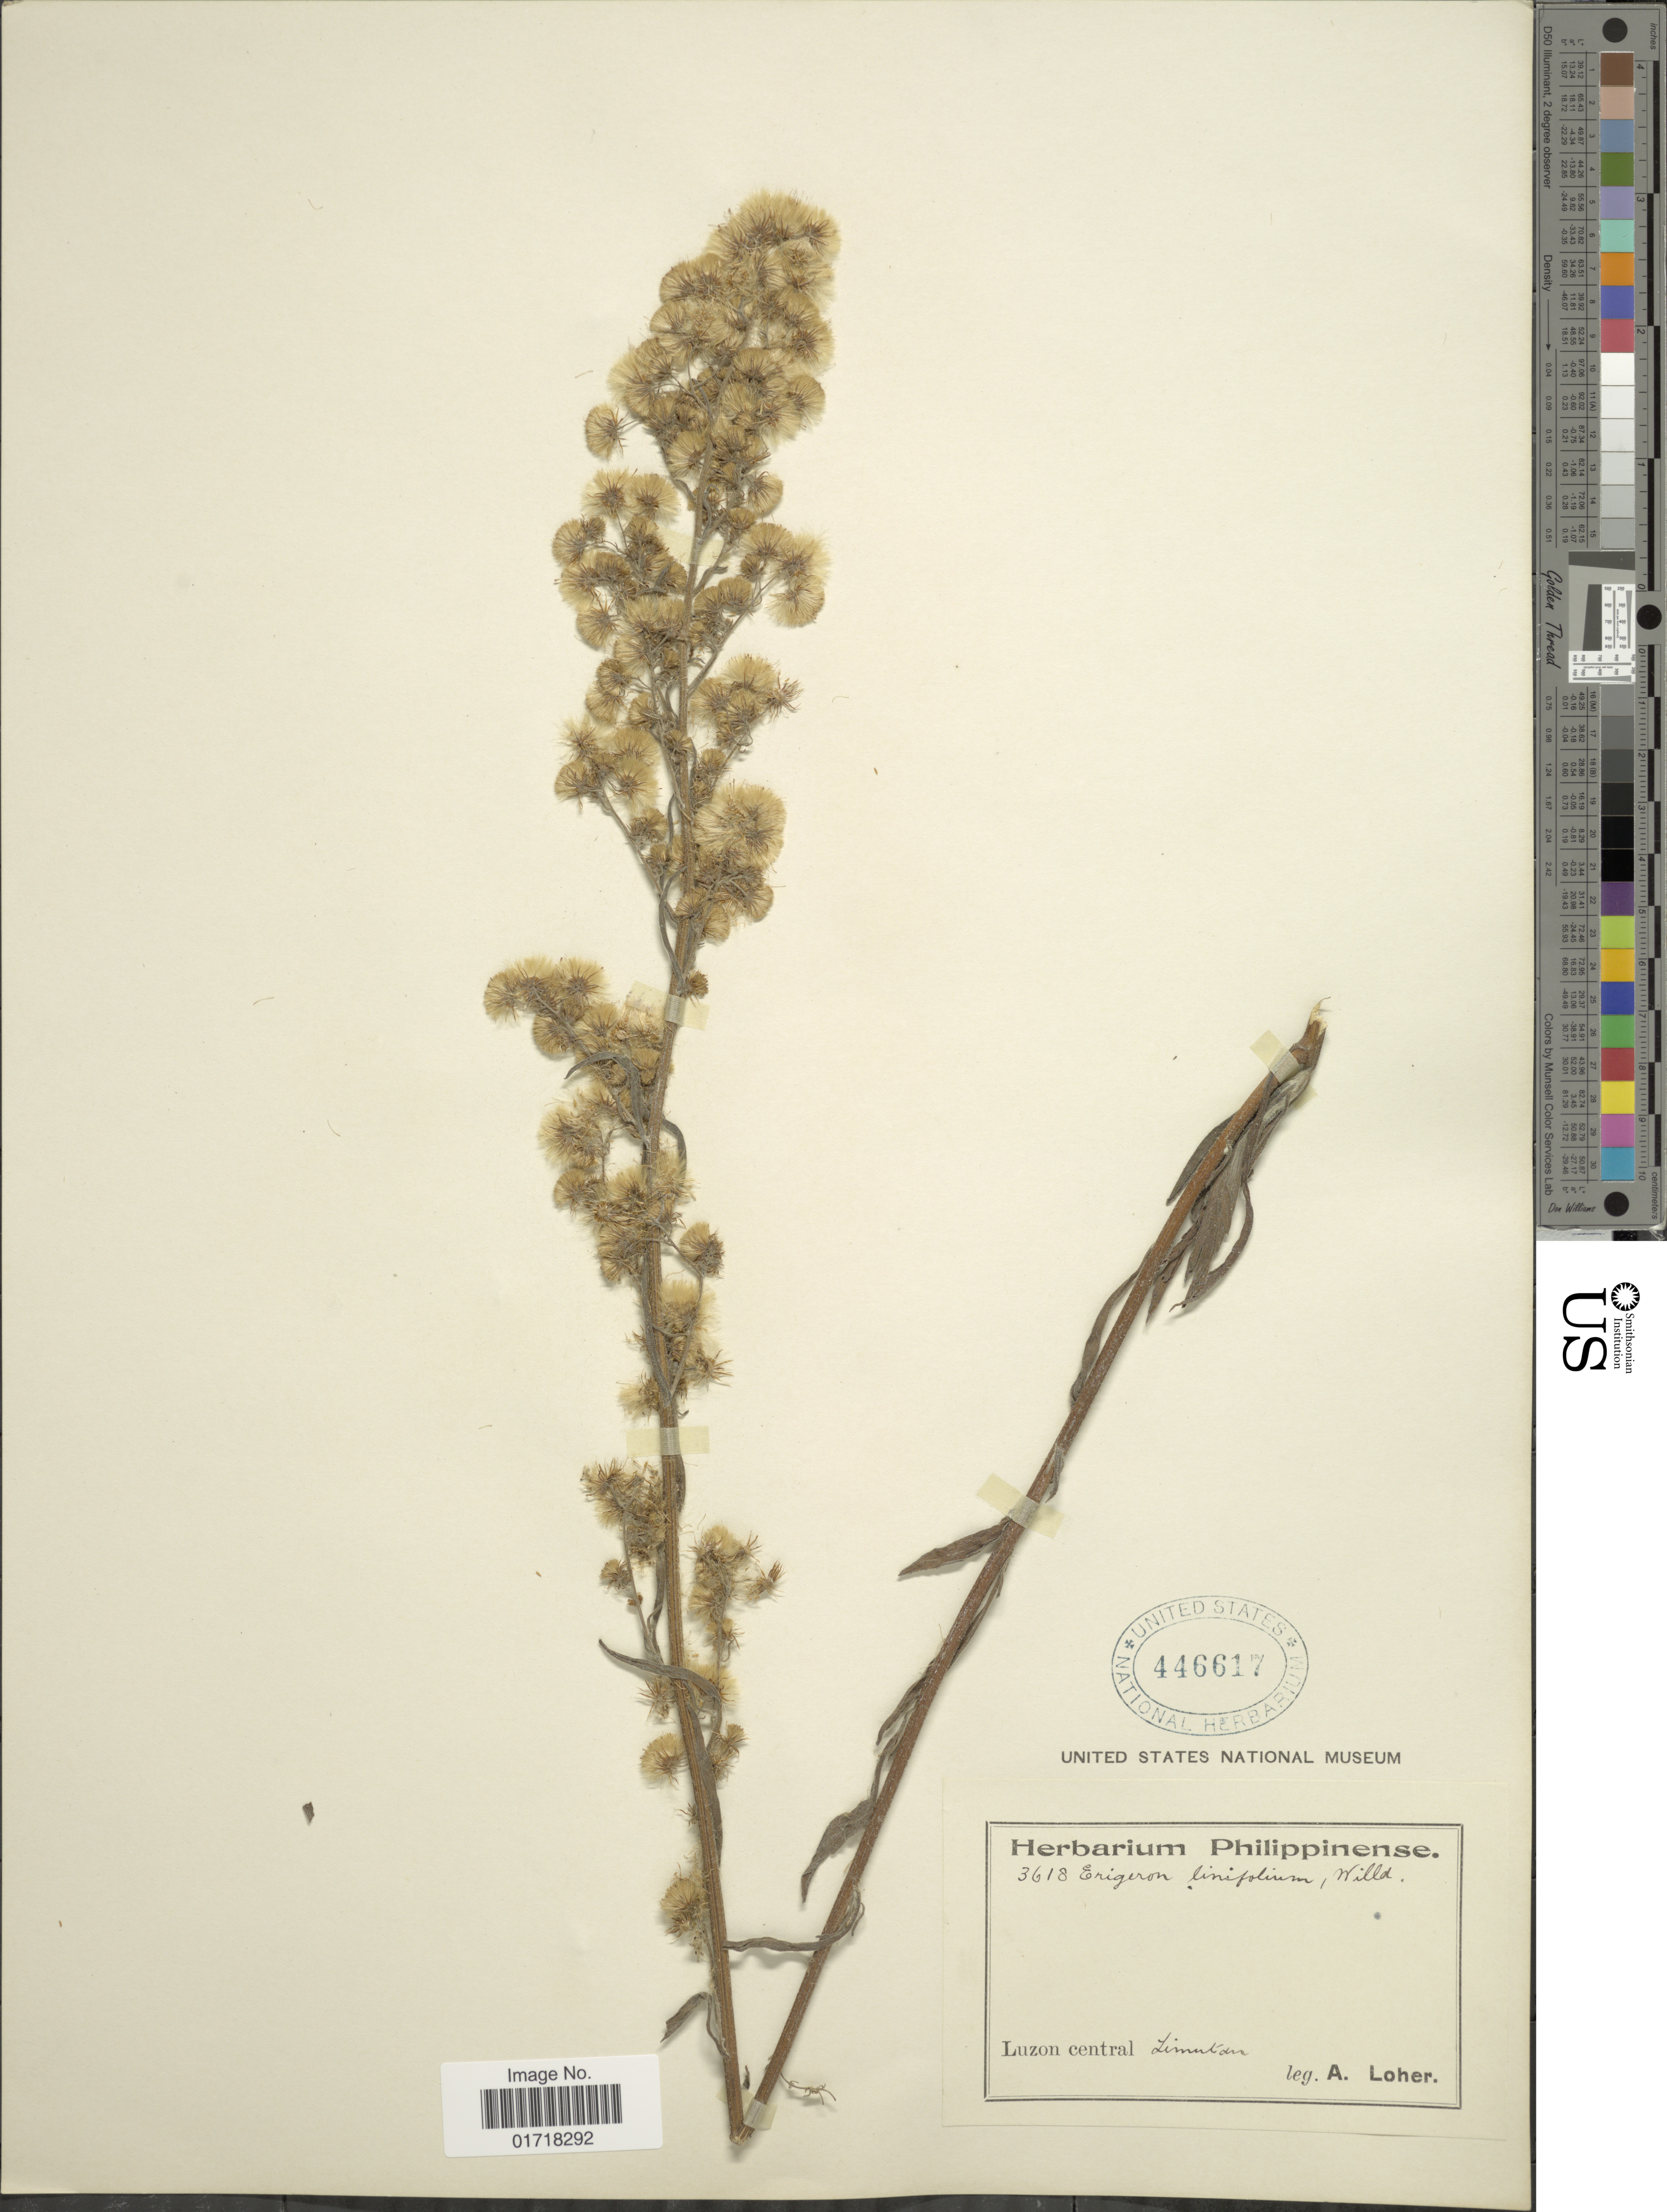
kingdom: Plantae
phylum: Tracheophyta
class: Magnoliopsida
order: Asterales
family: Asteraceae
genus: Erigeron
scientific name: Erigeron bonariensis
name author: L.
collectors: A. Loher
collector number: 3618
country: Philippines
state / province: Central Luzon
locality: Luzona Central, Limutan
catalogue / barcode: US 446617